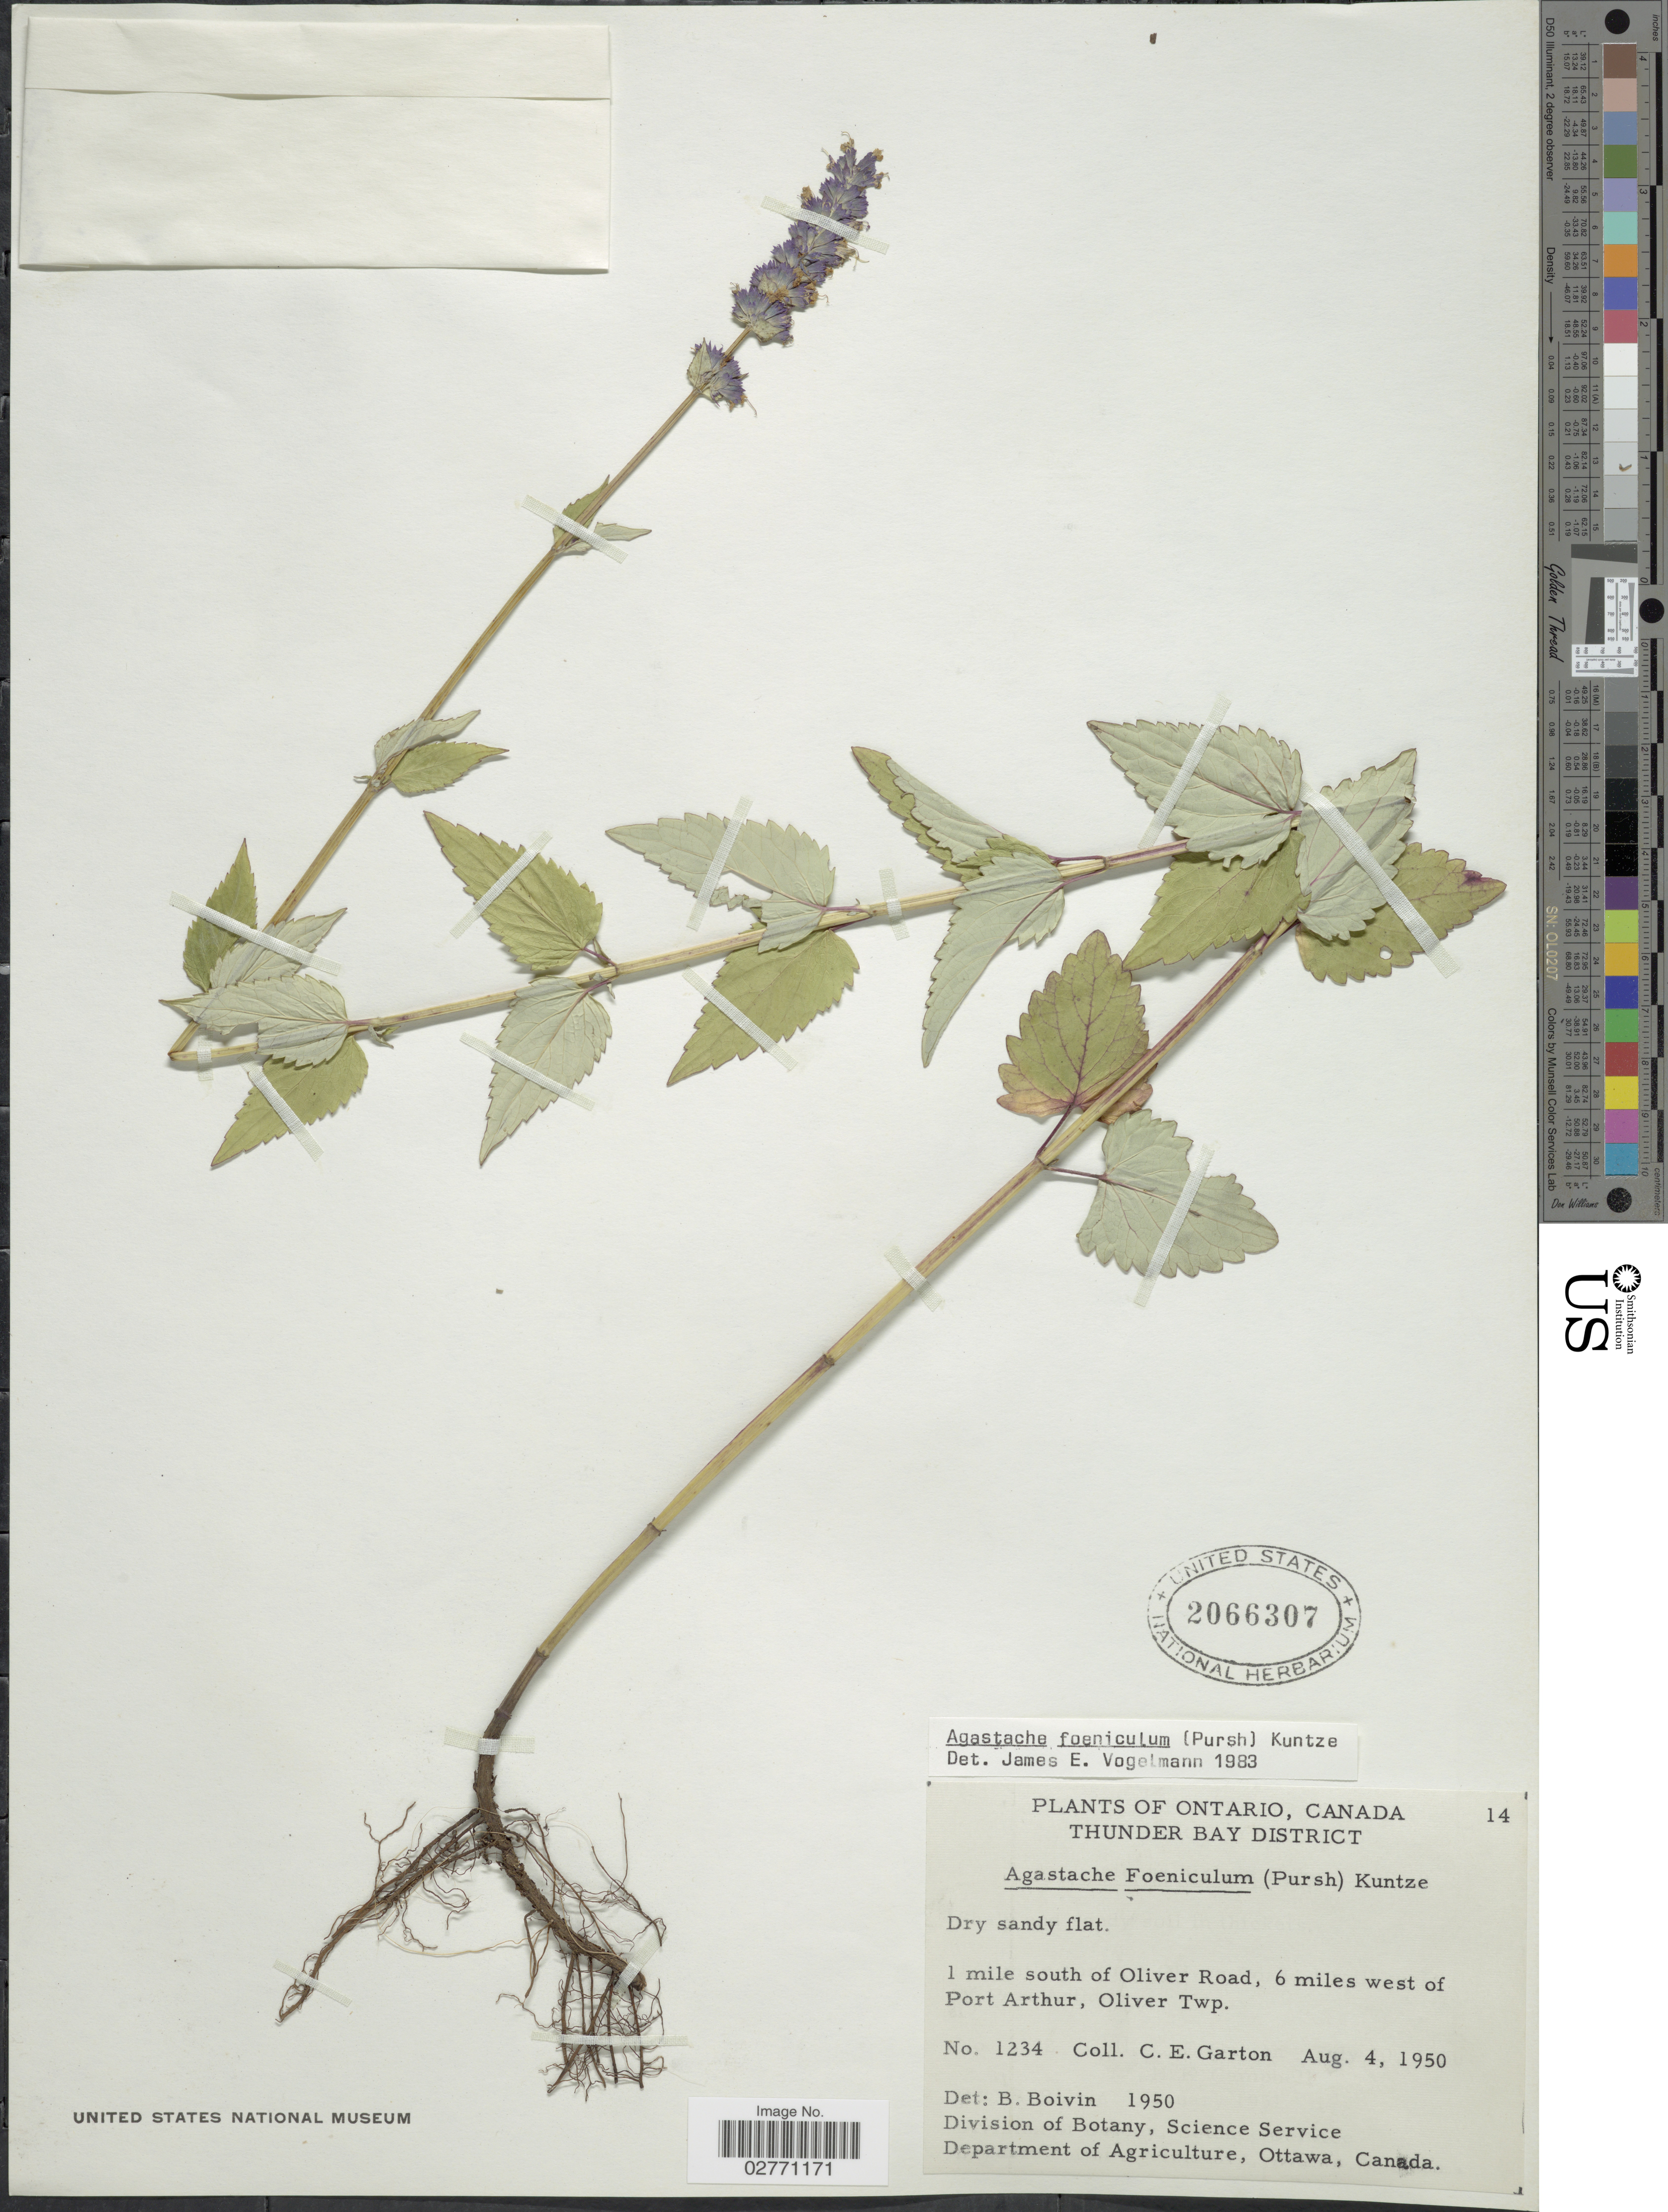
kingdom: Plantae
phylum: Tracheophyta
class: Magnoliopsida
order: Lamiales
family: Lamiaceae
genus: Agastache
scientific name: Agastache foeniculum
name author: (Pursh) Kuntze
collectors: C. E. Garton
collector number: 1234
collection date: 1950-08-04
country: Canada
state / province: Ontario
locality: Thunder Bay District. 1 mile south of Oliver Road, 6 miles west of Port Arthur, Oliver Twp.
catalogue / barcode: US 2066307